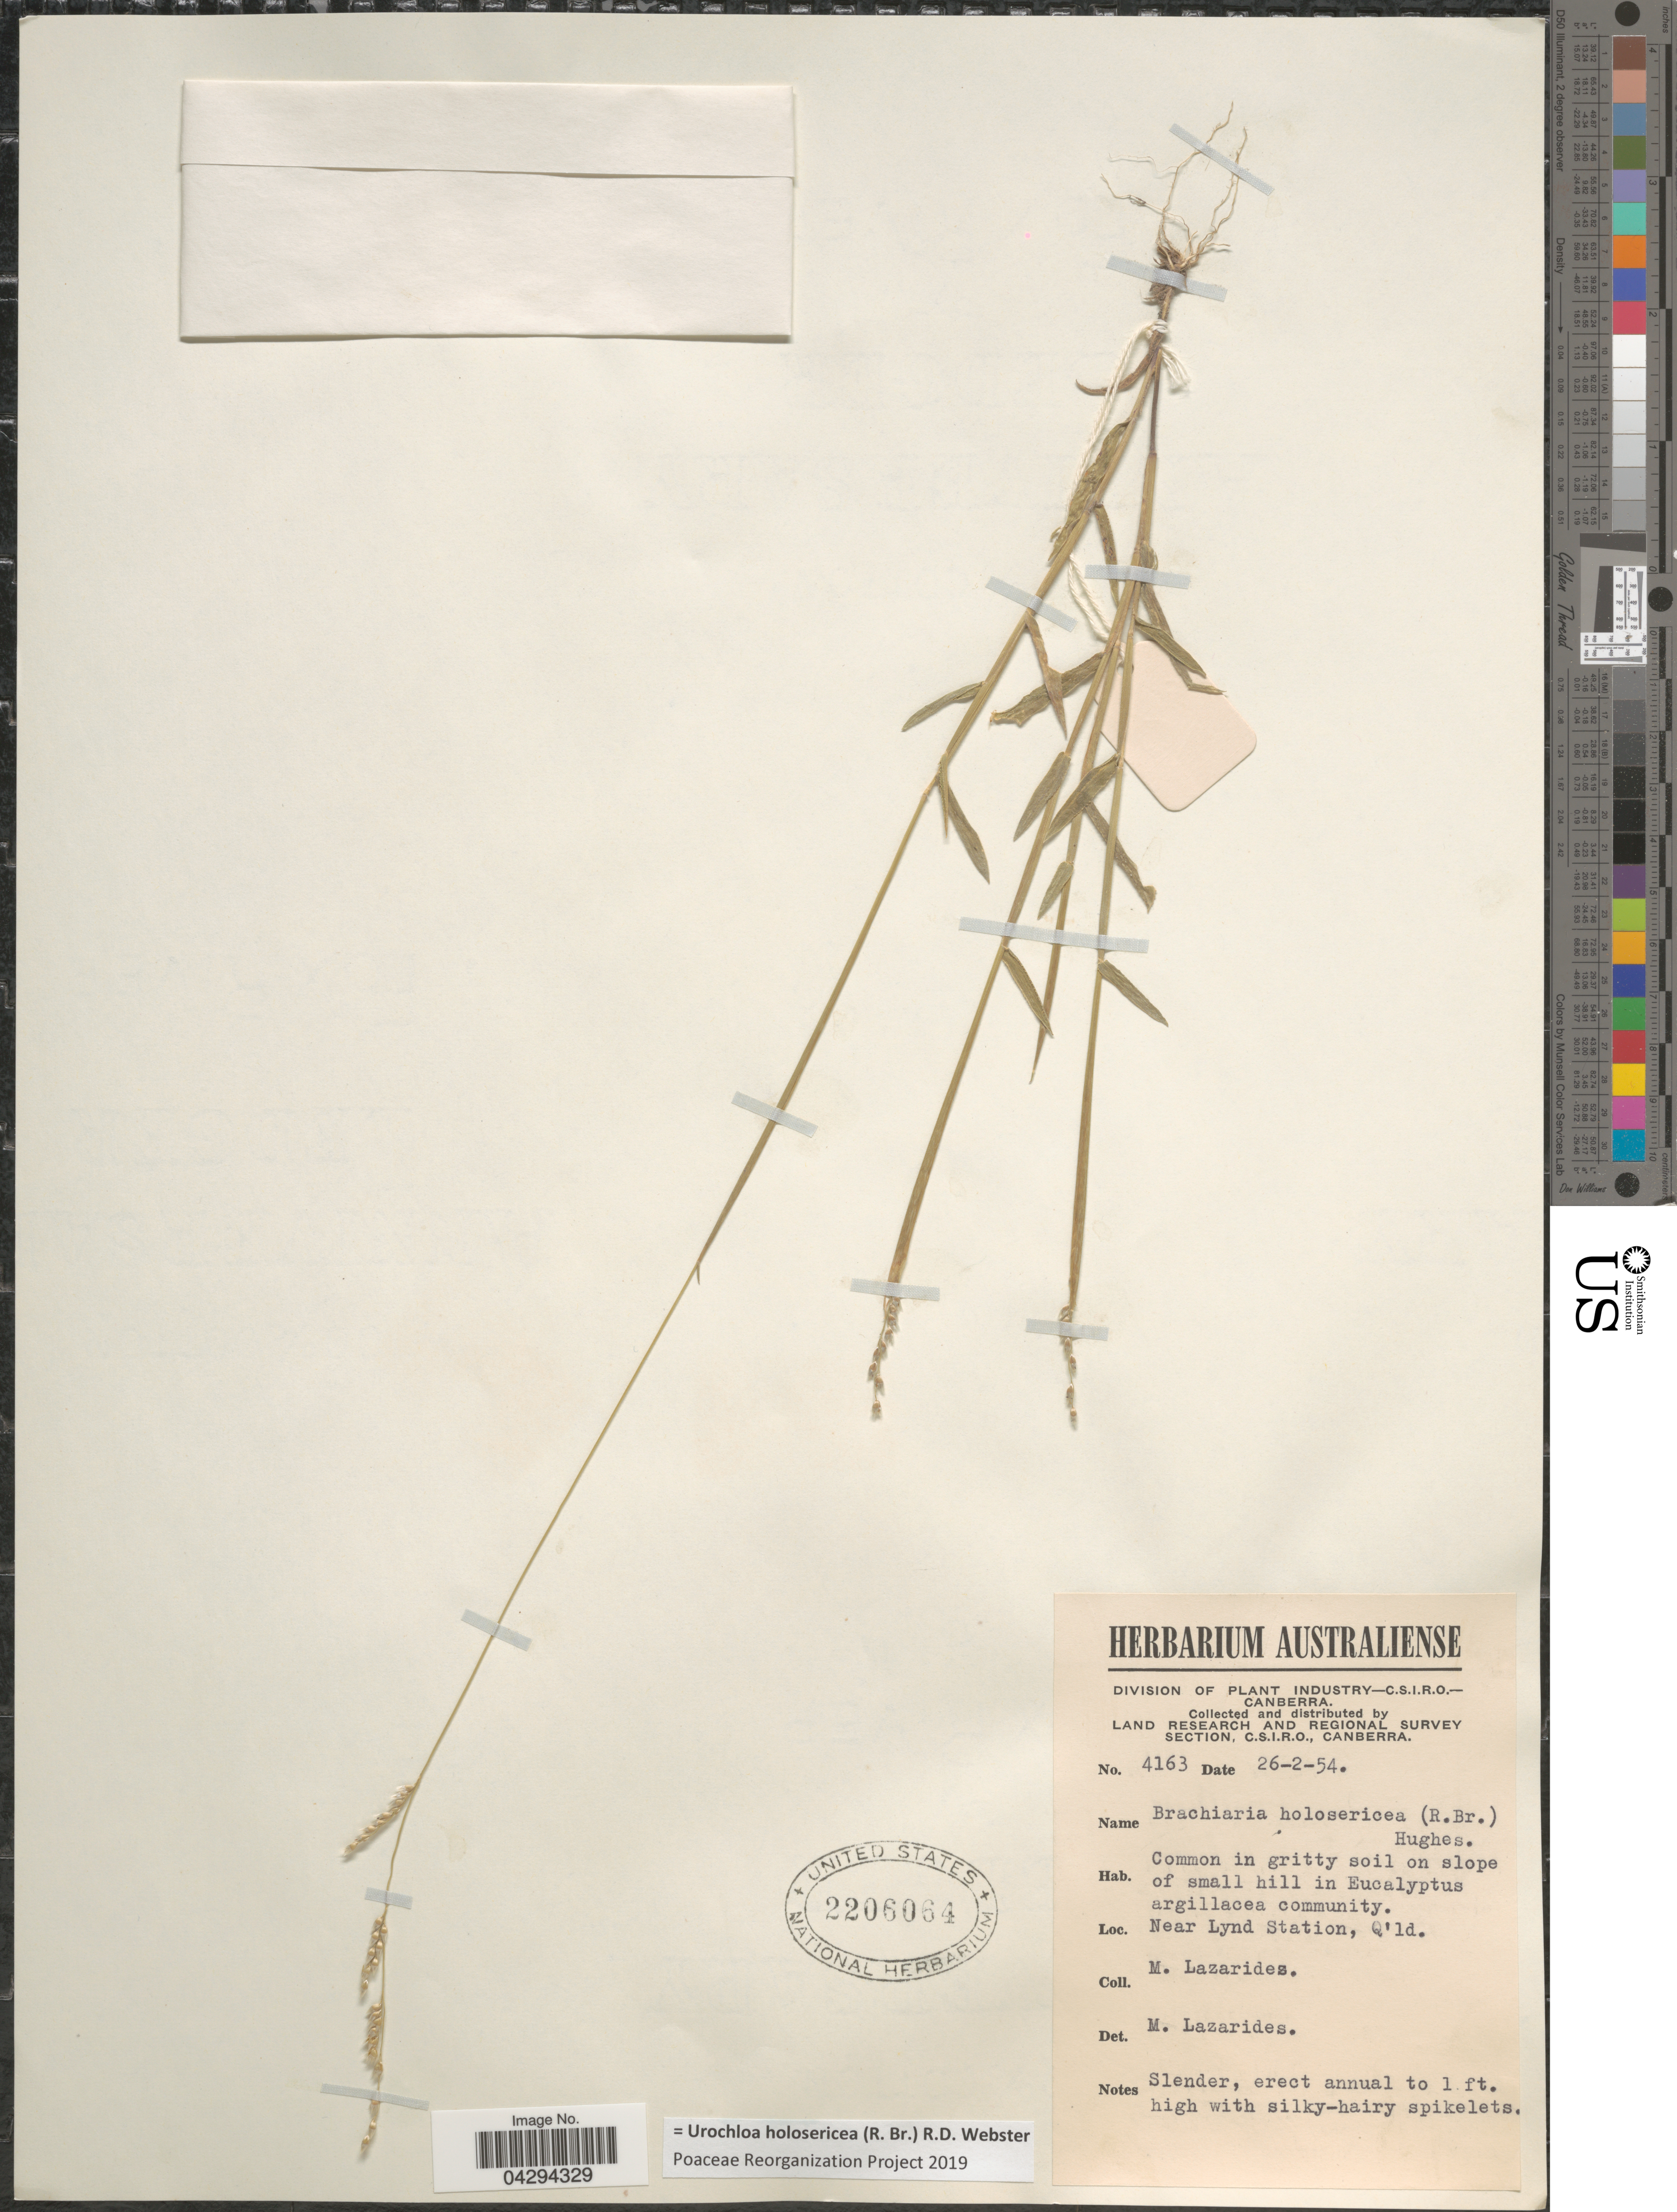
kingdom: Plantae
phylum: Tracheophyta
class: Liliopsida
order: Poales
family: Poaceae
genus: Urochloa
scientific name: Urochloa holosericea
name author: (R. Br.) R.D. Webster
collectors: M. Lazarides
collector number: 4163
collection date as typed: Transcribed d/m/y: 26/2/54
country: Australia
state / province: Queensland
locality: Land Research and Regional Survey Section. Near Lynd Station.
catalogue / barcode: US 2206064